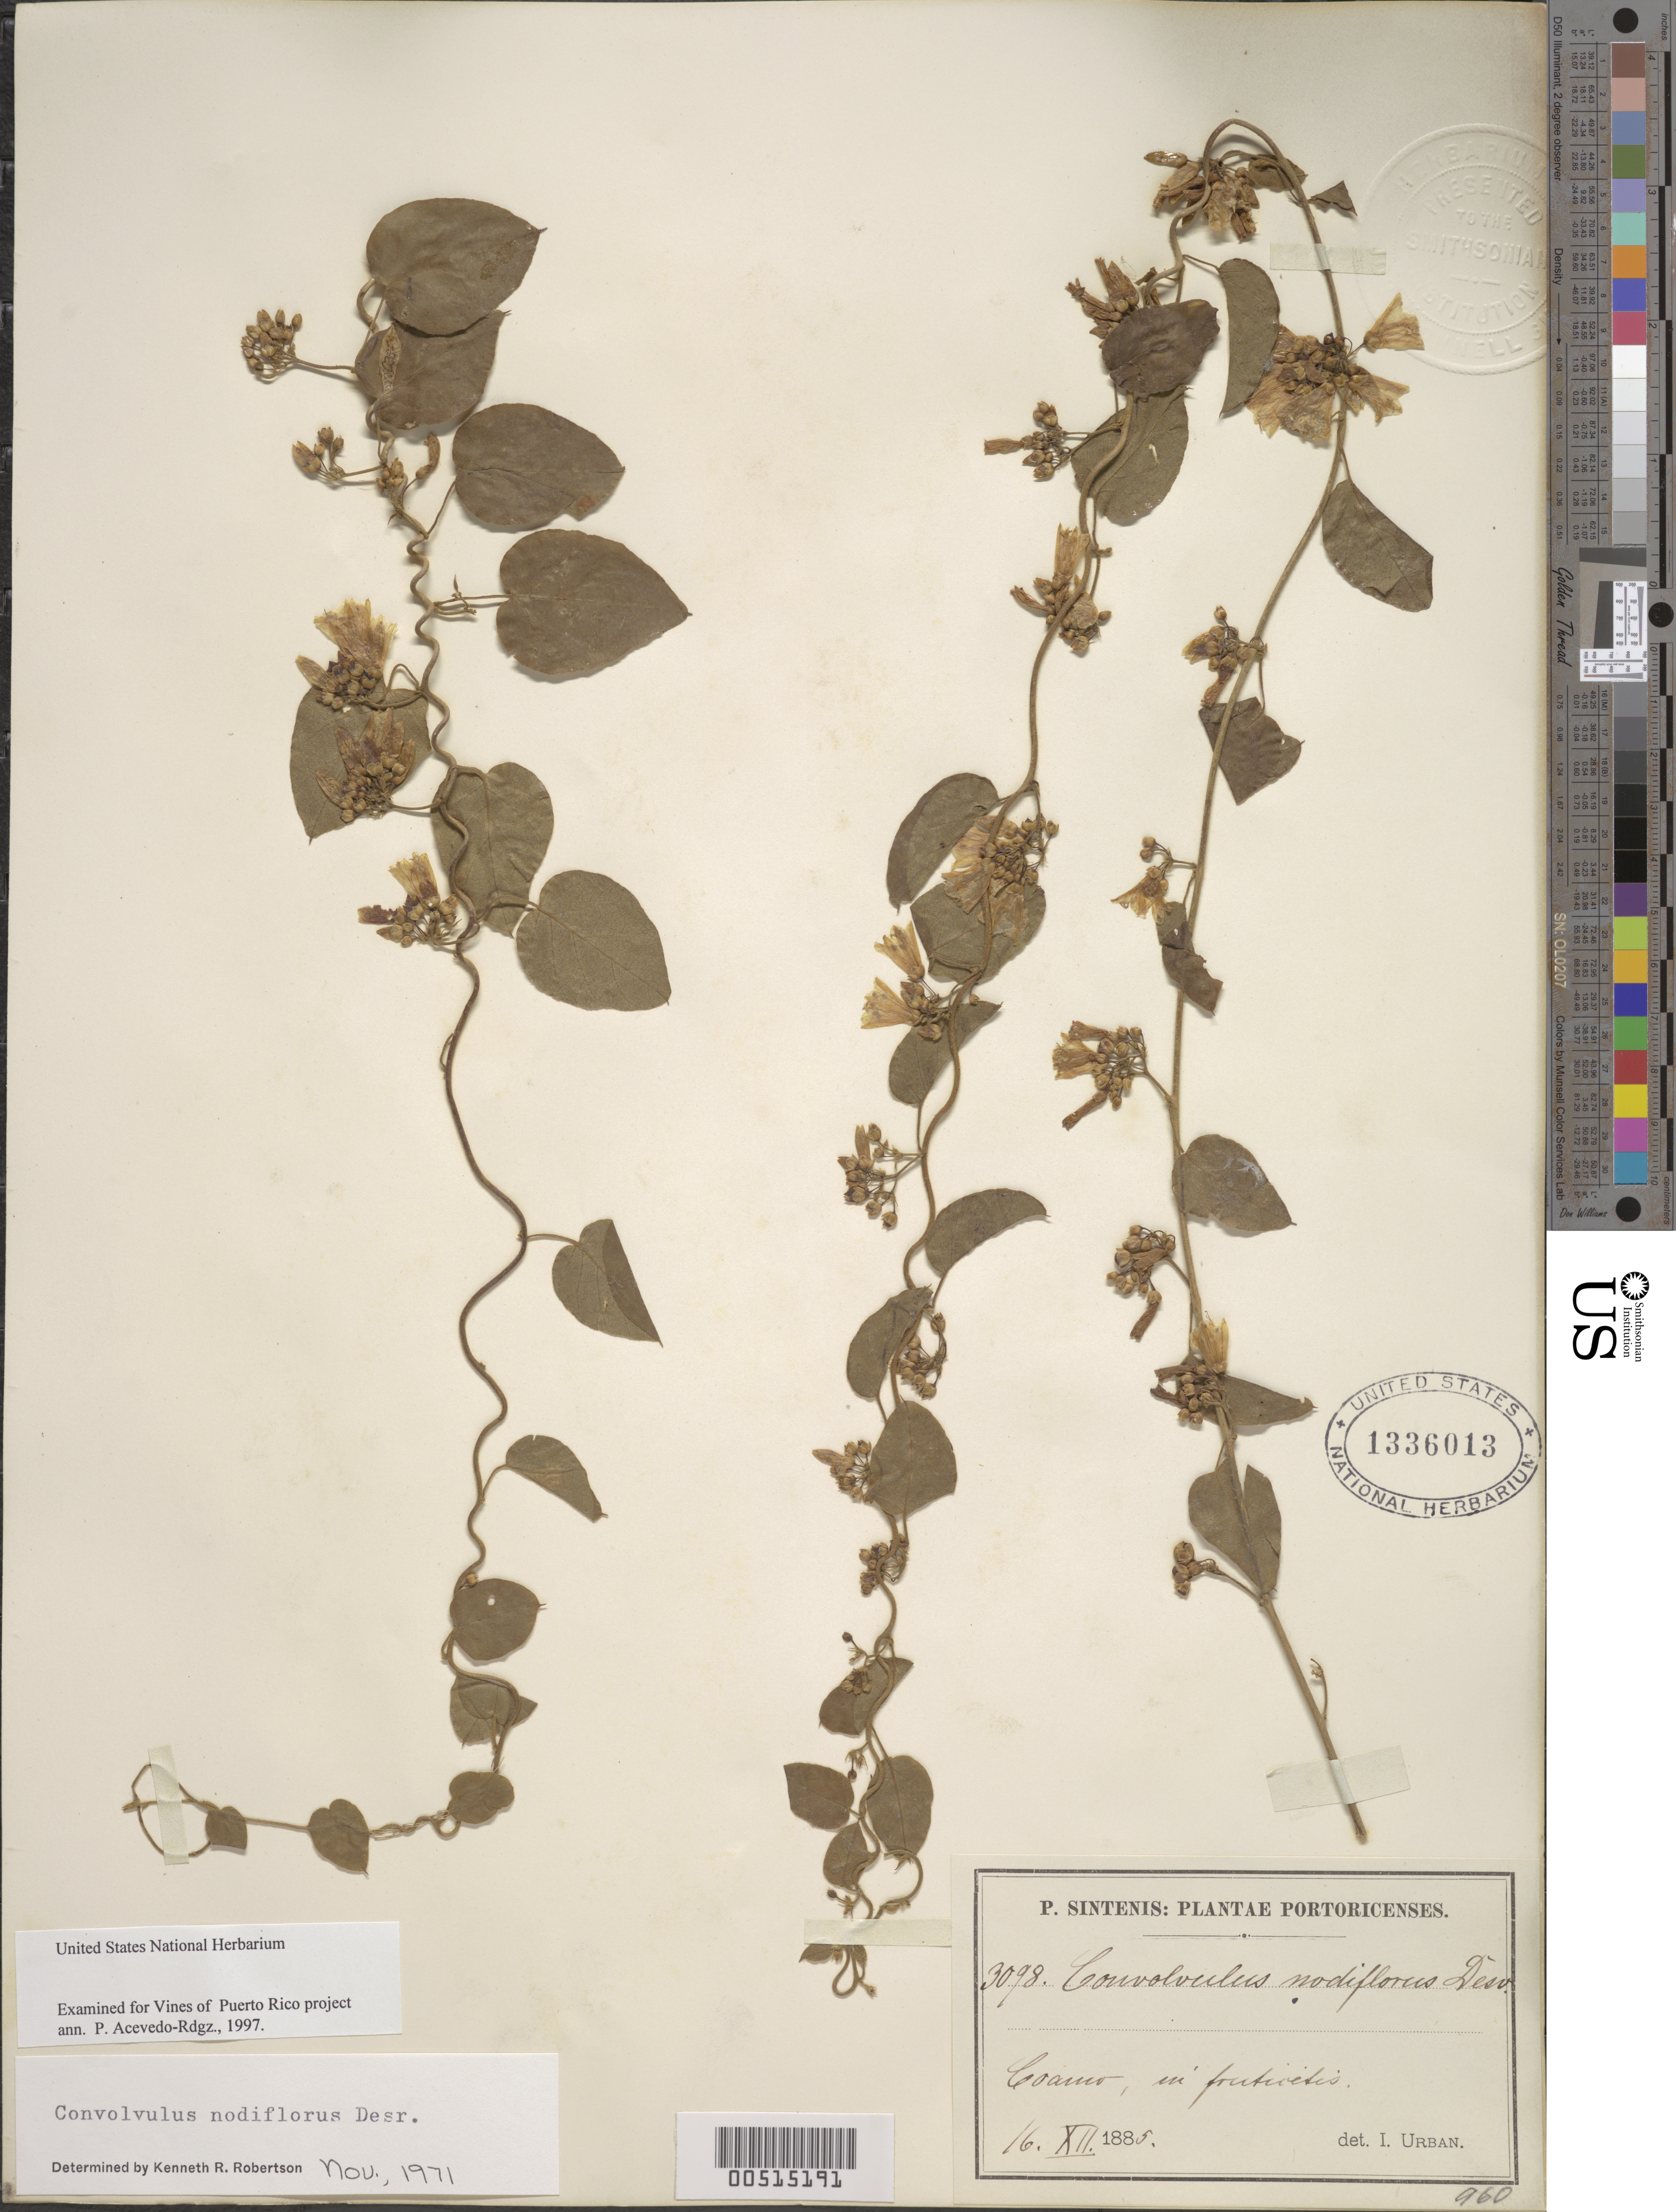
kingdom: Plantae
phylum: Tracheophyta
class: Magnoliopsida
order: Solanales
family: Convolvulaceae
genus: Convolvulus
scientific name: Convolvulus nodiflorus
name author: Desr.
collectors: P. Sintenis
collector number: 3098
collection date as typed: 16 Dec 1885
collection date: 1885-12-16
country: Puerto Rico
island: Greater Antilles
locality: Coamo. In fruticetis.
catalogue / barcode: US 1336013